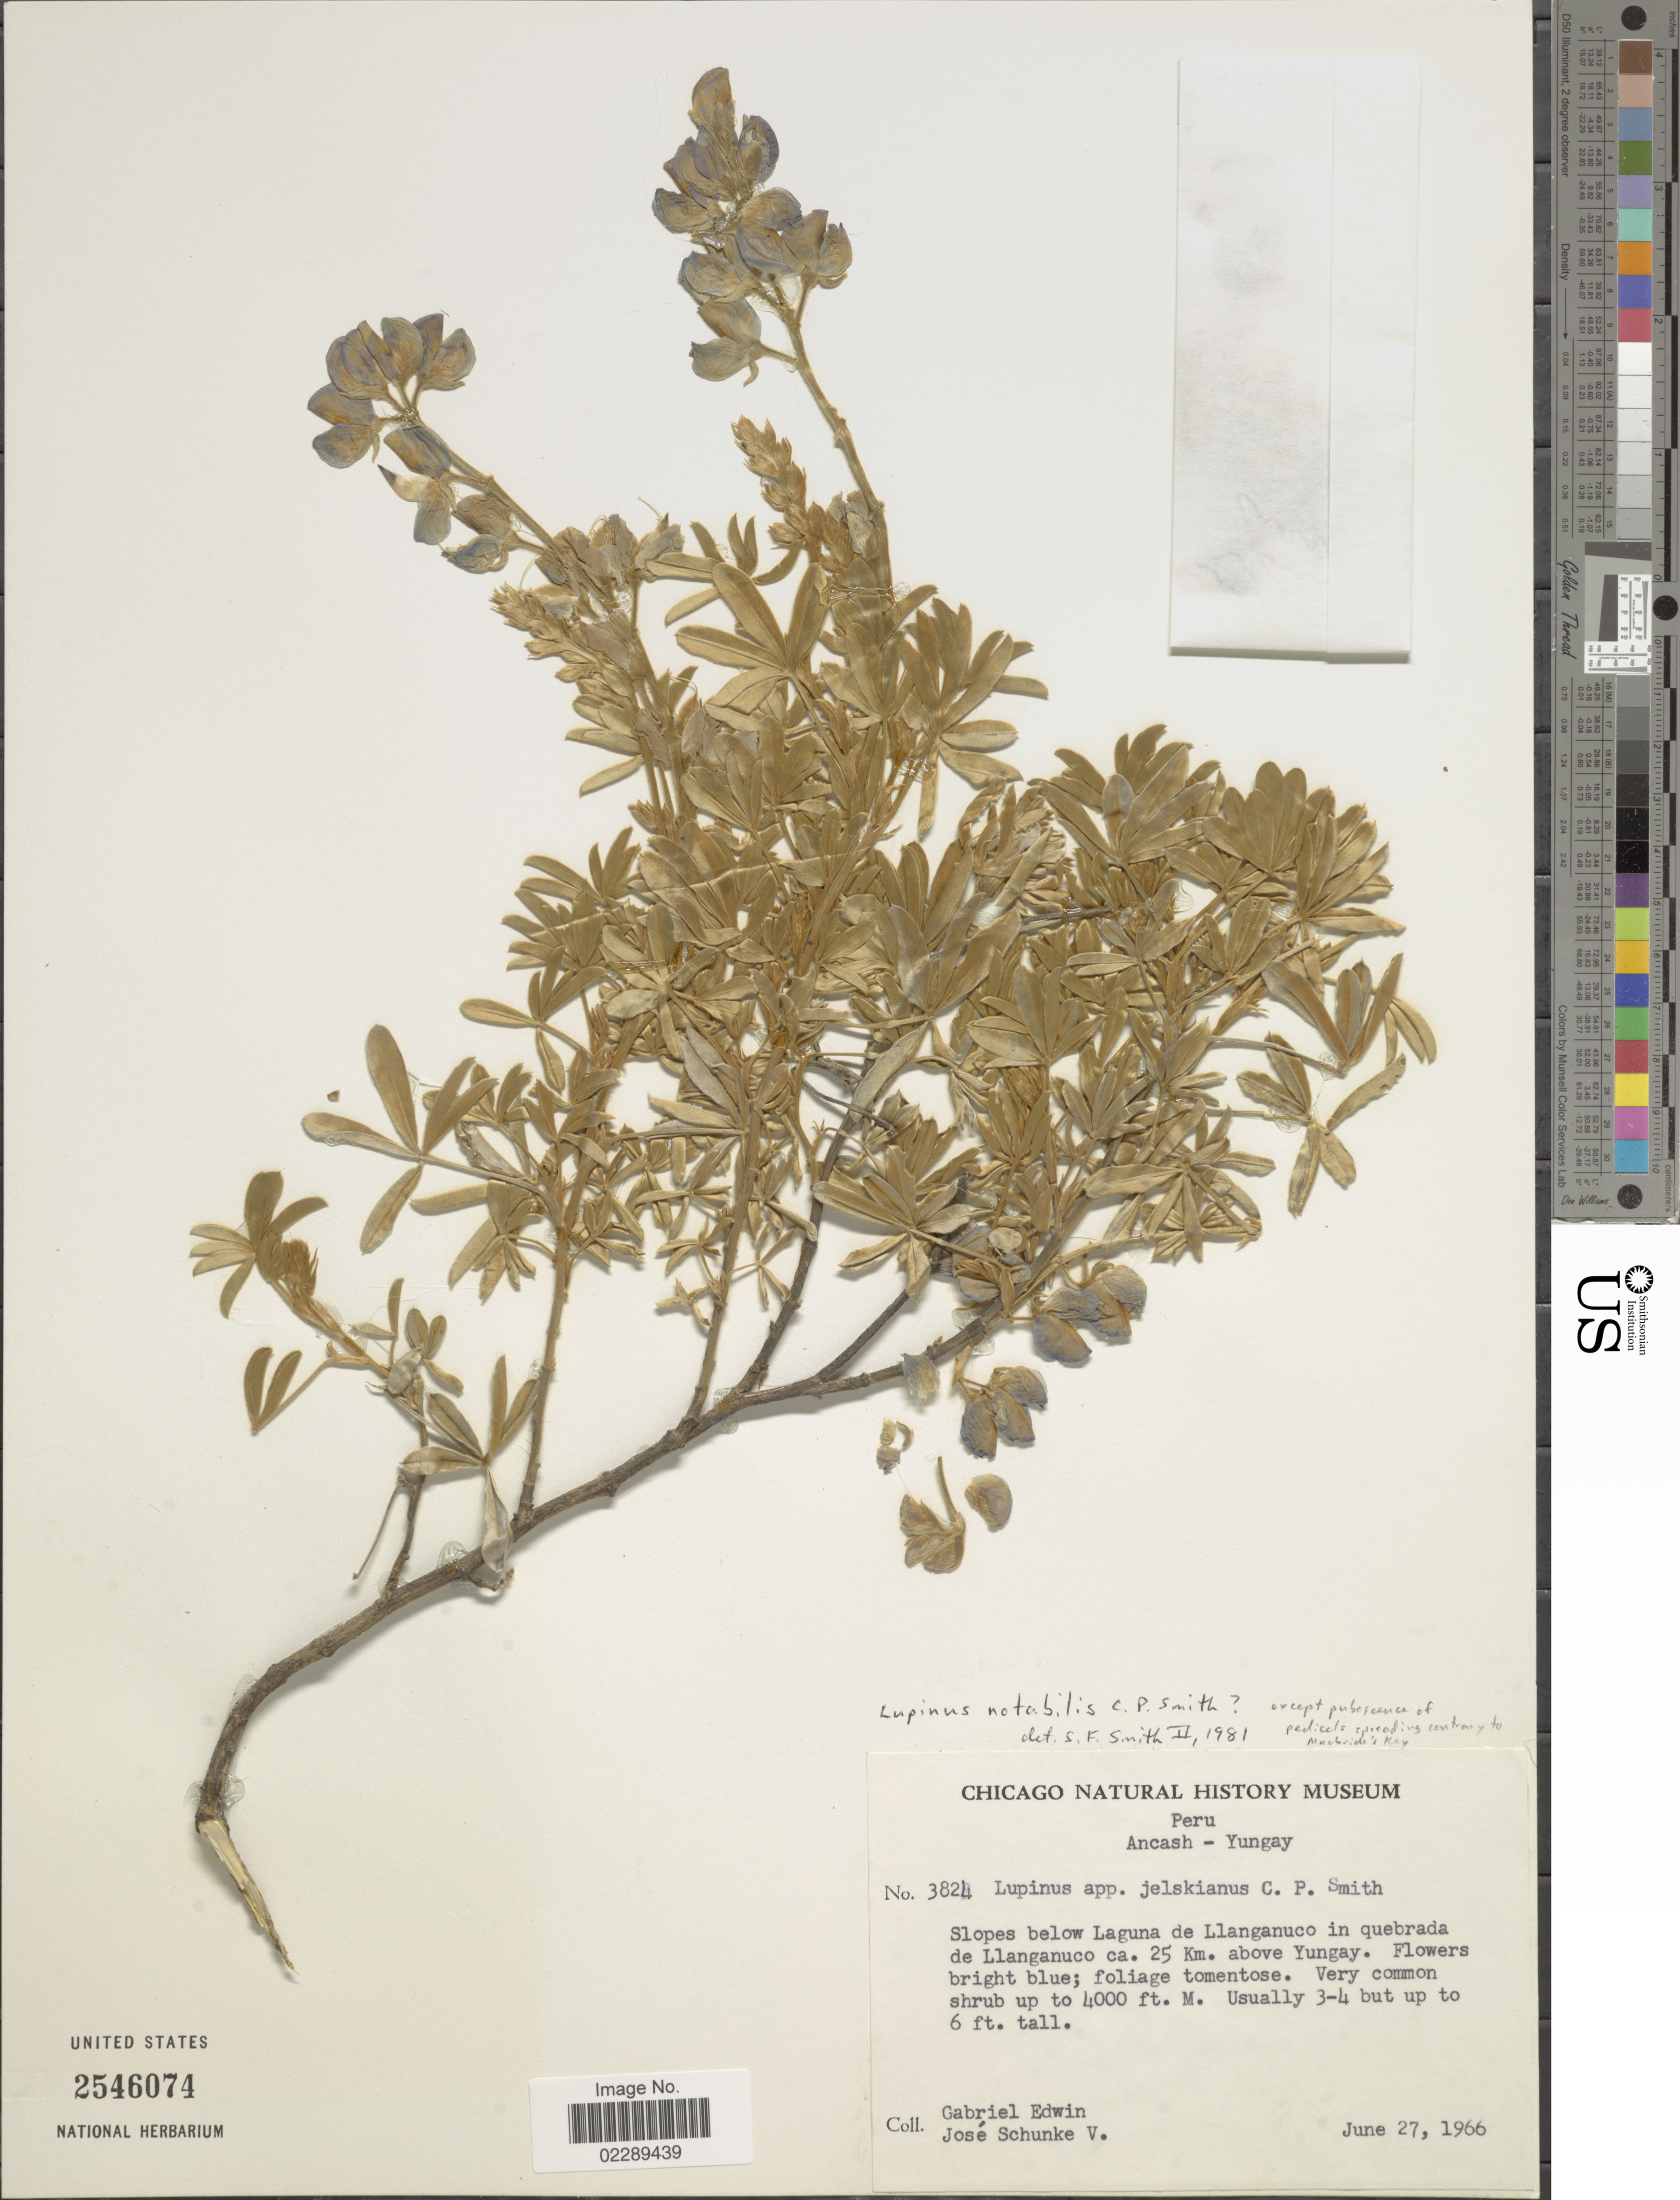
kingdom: Plantae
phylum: Tracheophyta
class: Magnoliopsida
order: Fabales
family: Fabaceae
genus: Lupinus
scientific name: Lupinus notabilis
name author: C.P. Sm.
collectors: G. Edwin & J. Schunke Vigo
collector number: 3824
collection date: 1966-06-27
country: Peru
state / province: Ancash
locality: Ancash-Yungay. Slopes below Laguna de Llanganuco in quebrada de Llanganuco ca. 25 Km. above Yungay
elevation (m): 1219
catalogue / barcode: US 2546074